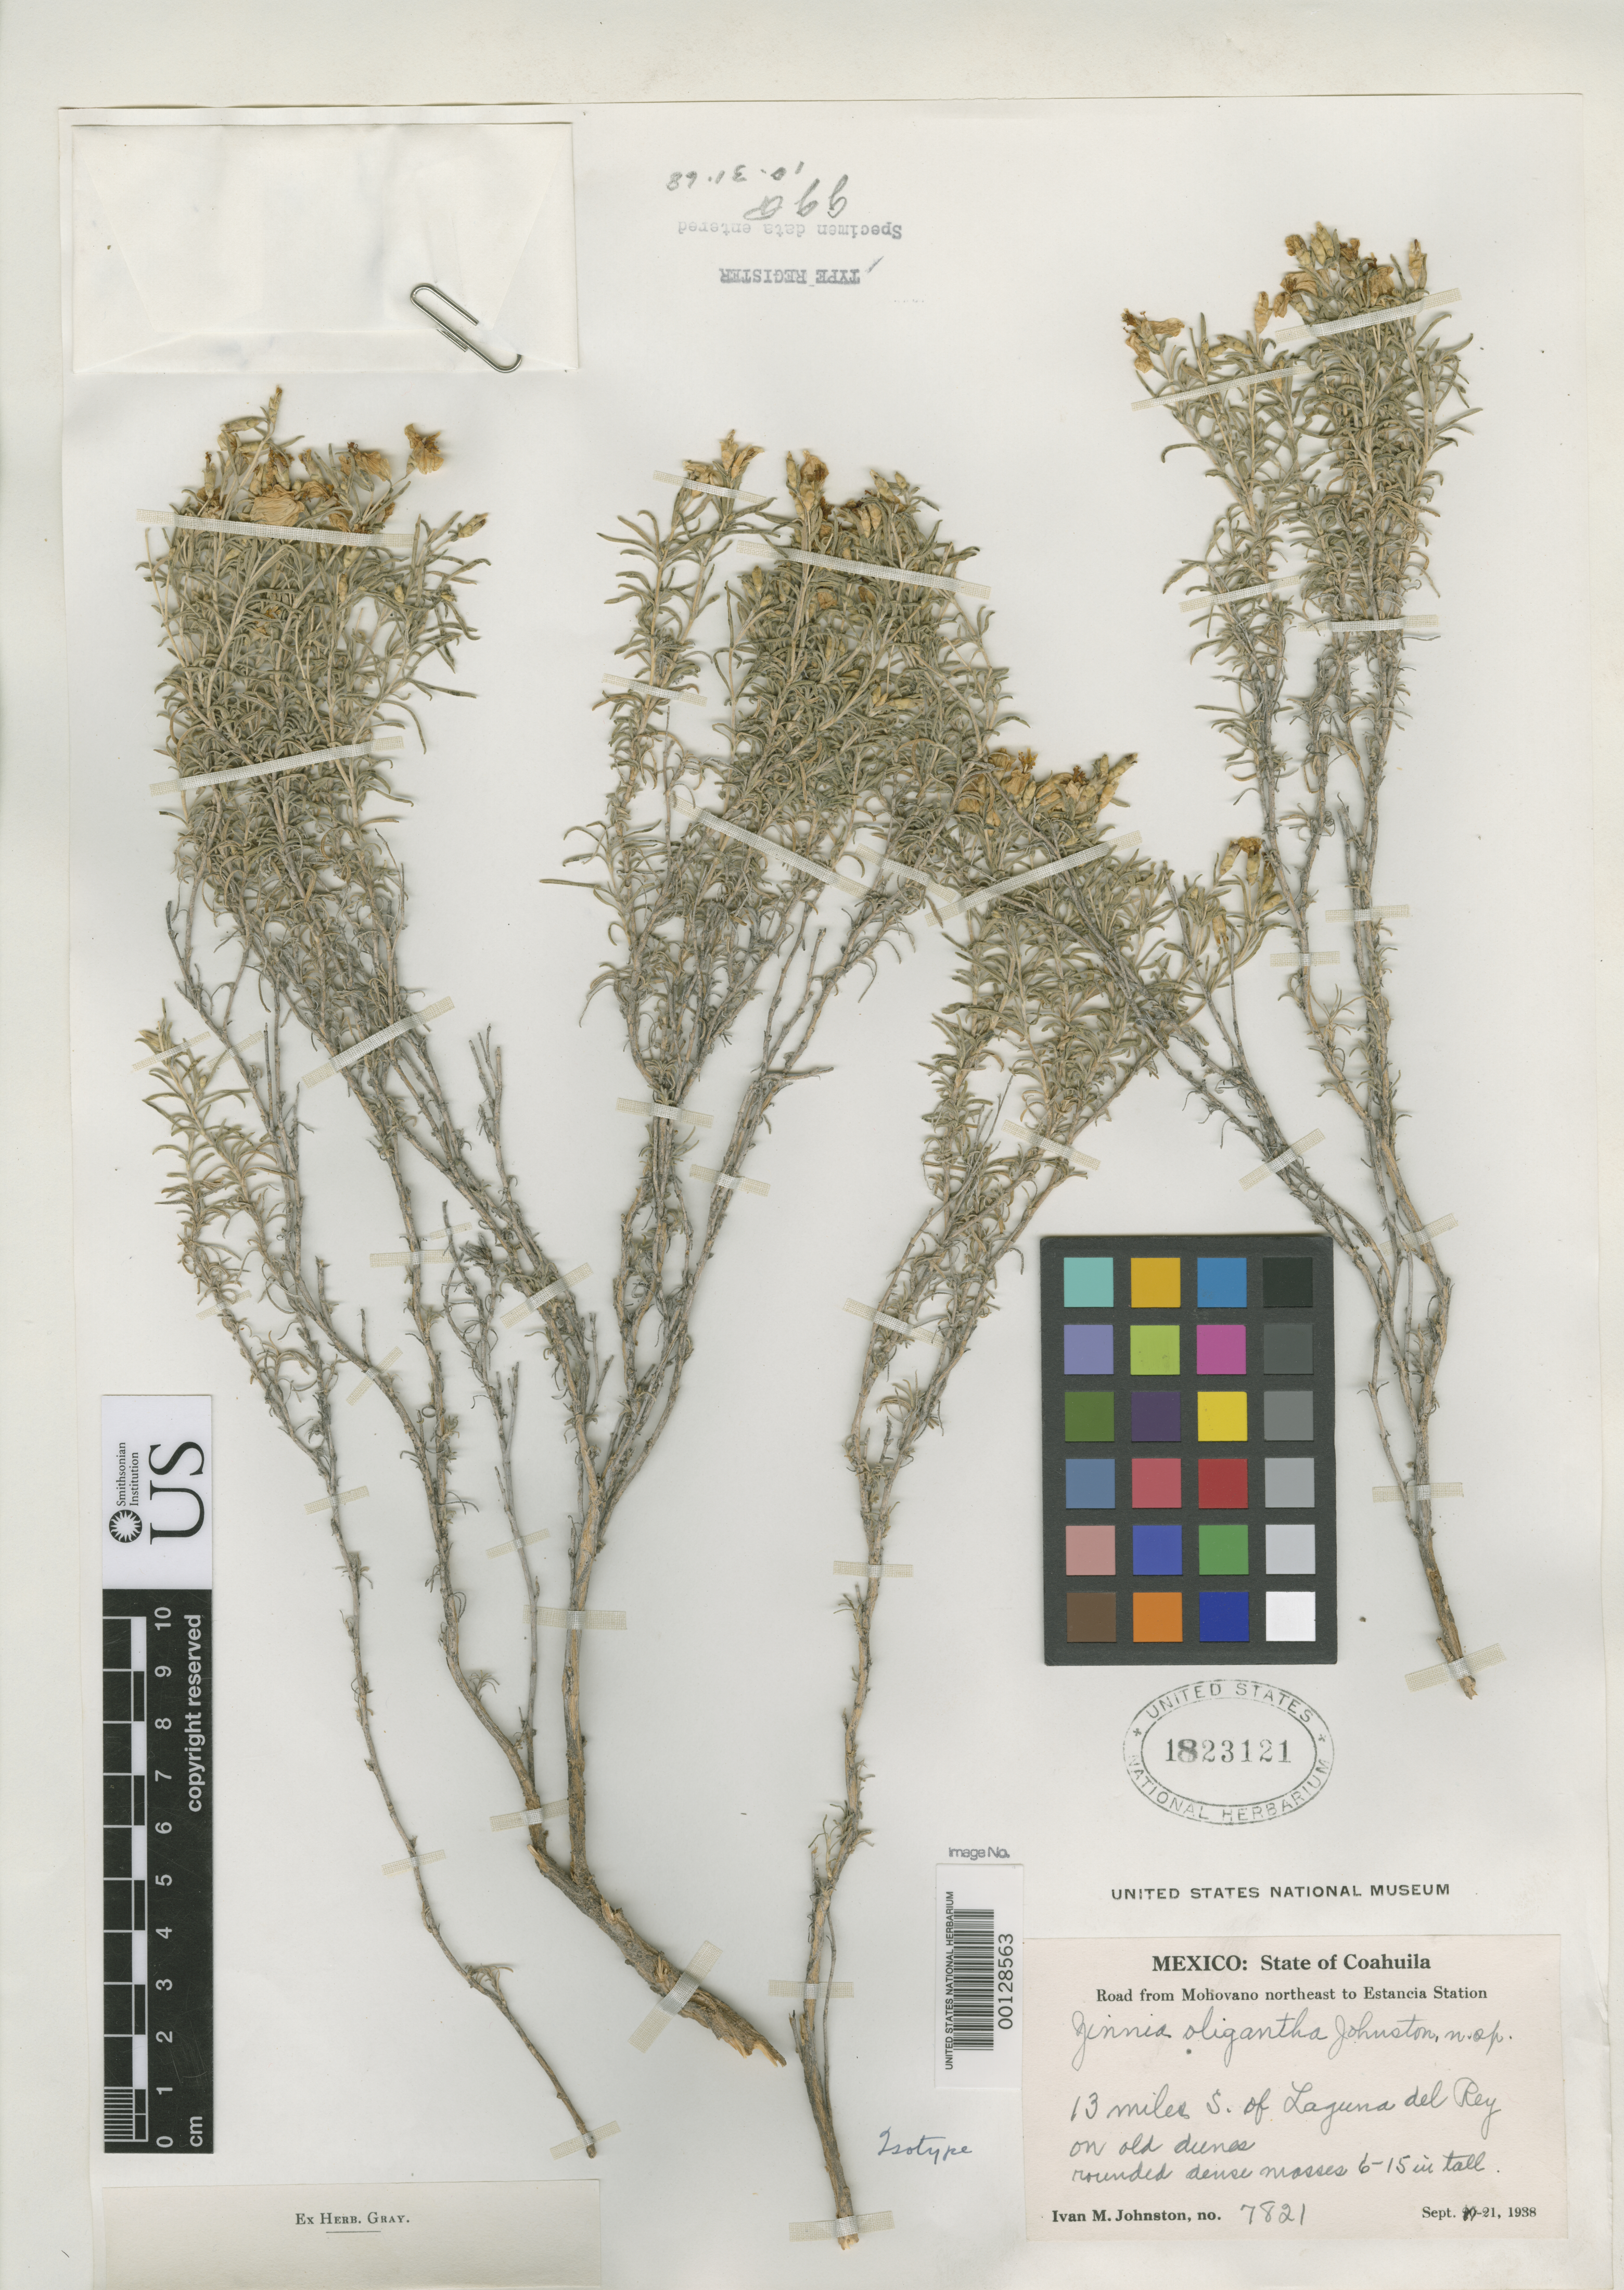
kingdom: Plantae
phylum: Tracheophyta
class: Magnoliopsida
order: Asterales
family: Asteraceae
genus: Zinnia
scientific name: Zinnia oligantha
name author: I.M. Johnst.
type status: Isotype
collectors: I.M. Johnston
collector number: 7821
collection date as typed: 21 Sep 1938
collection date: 1938-09-21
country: Mexico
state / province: Coahuila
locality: S of Laguna del Rey.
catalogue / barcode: US 1823121